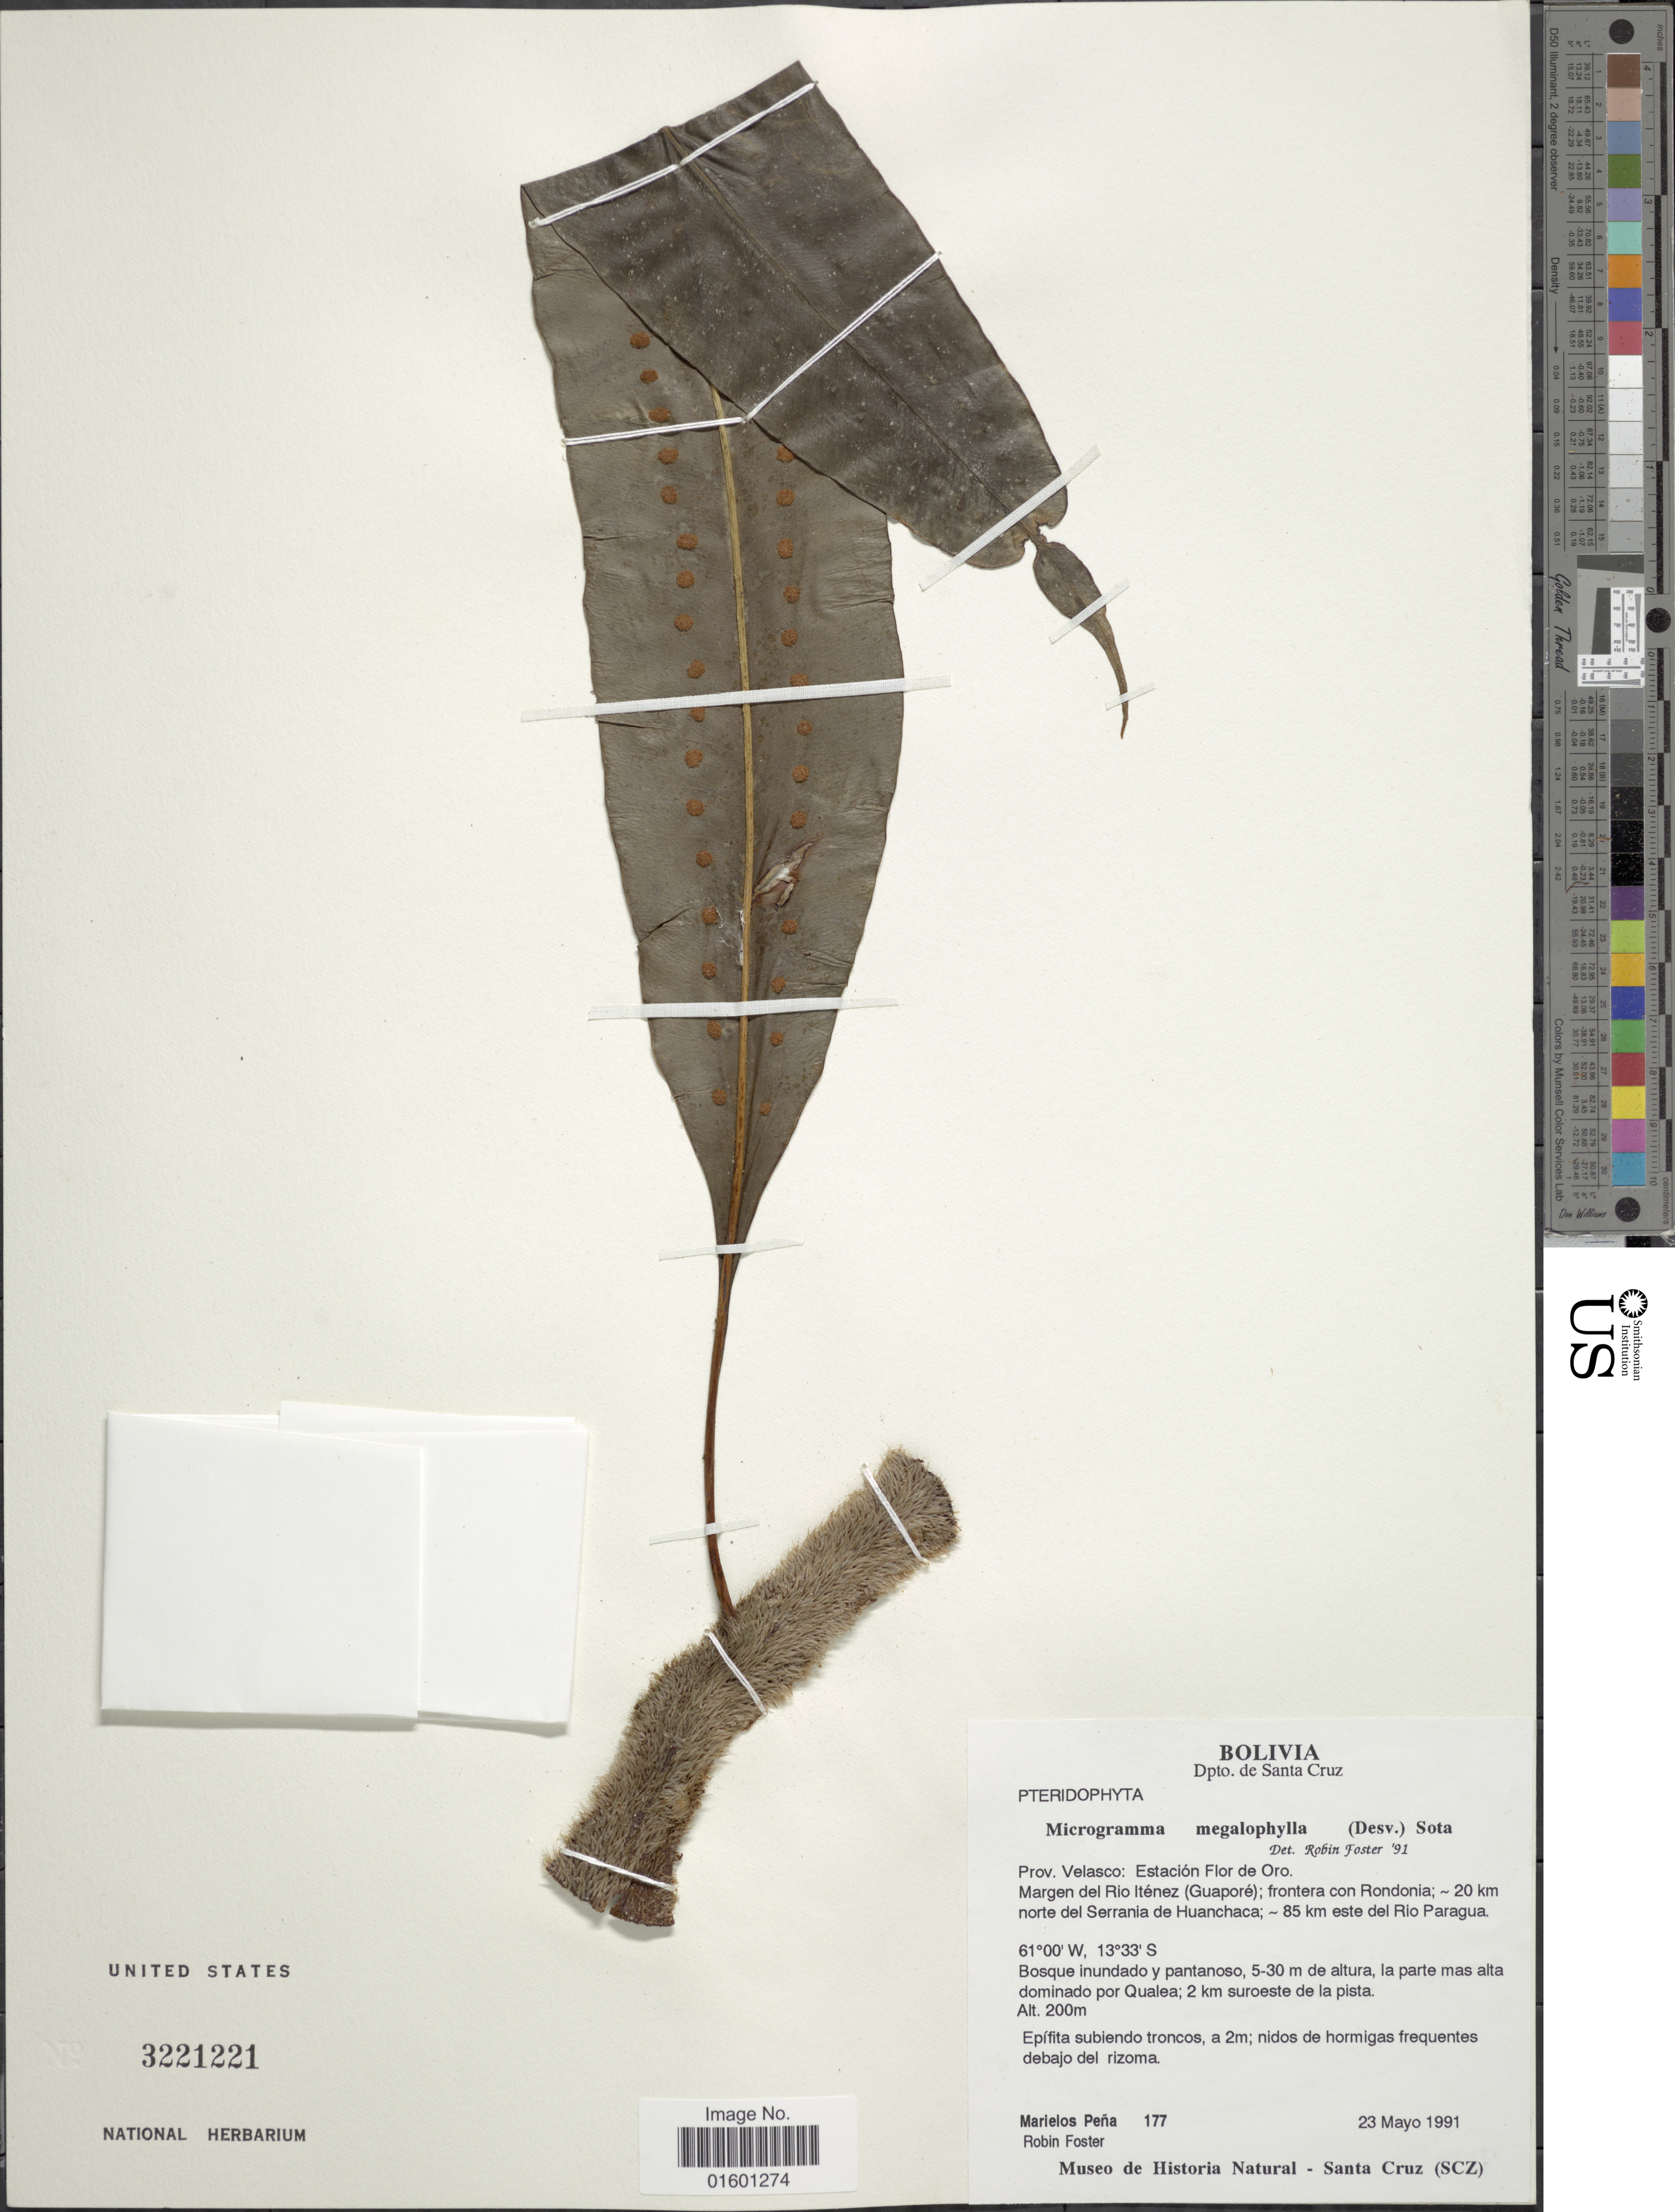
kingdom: Plantae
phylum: Tracheophyta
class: Polypodiopsida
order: Polypodiales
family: Polypodiaceae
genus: Microgramma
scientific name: Microgramma megalophylla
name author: (Desv.) de la Sota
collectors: M. Pena & R. B. Foster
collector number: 177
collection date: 1991-05-23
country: Bolivia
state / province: Santa Cruz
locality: Prov. Velasco: Estacion Flor de Oro. Margen del Rio Itenez (Guapore); frontera con Rondonia; 20 km norte del Serrania de Huanchaca; 85 km este del Rio Paragua, Bosque inundado y pantanoso, 5-30 m de altura, a la parte mas alta dominado por Qualea; 2 km suroeste de la pista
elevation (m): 200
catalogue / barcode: US 3221221